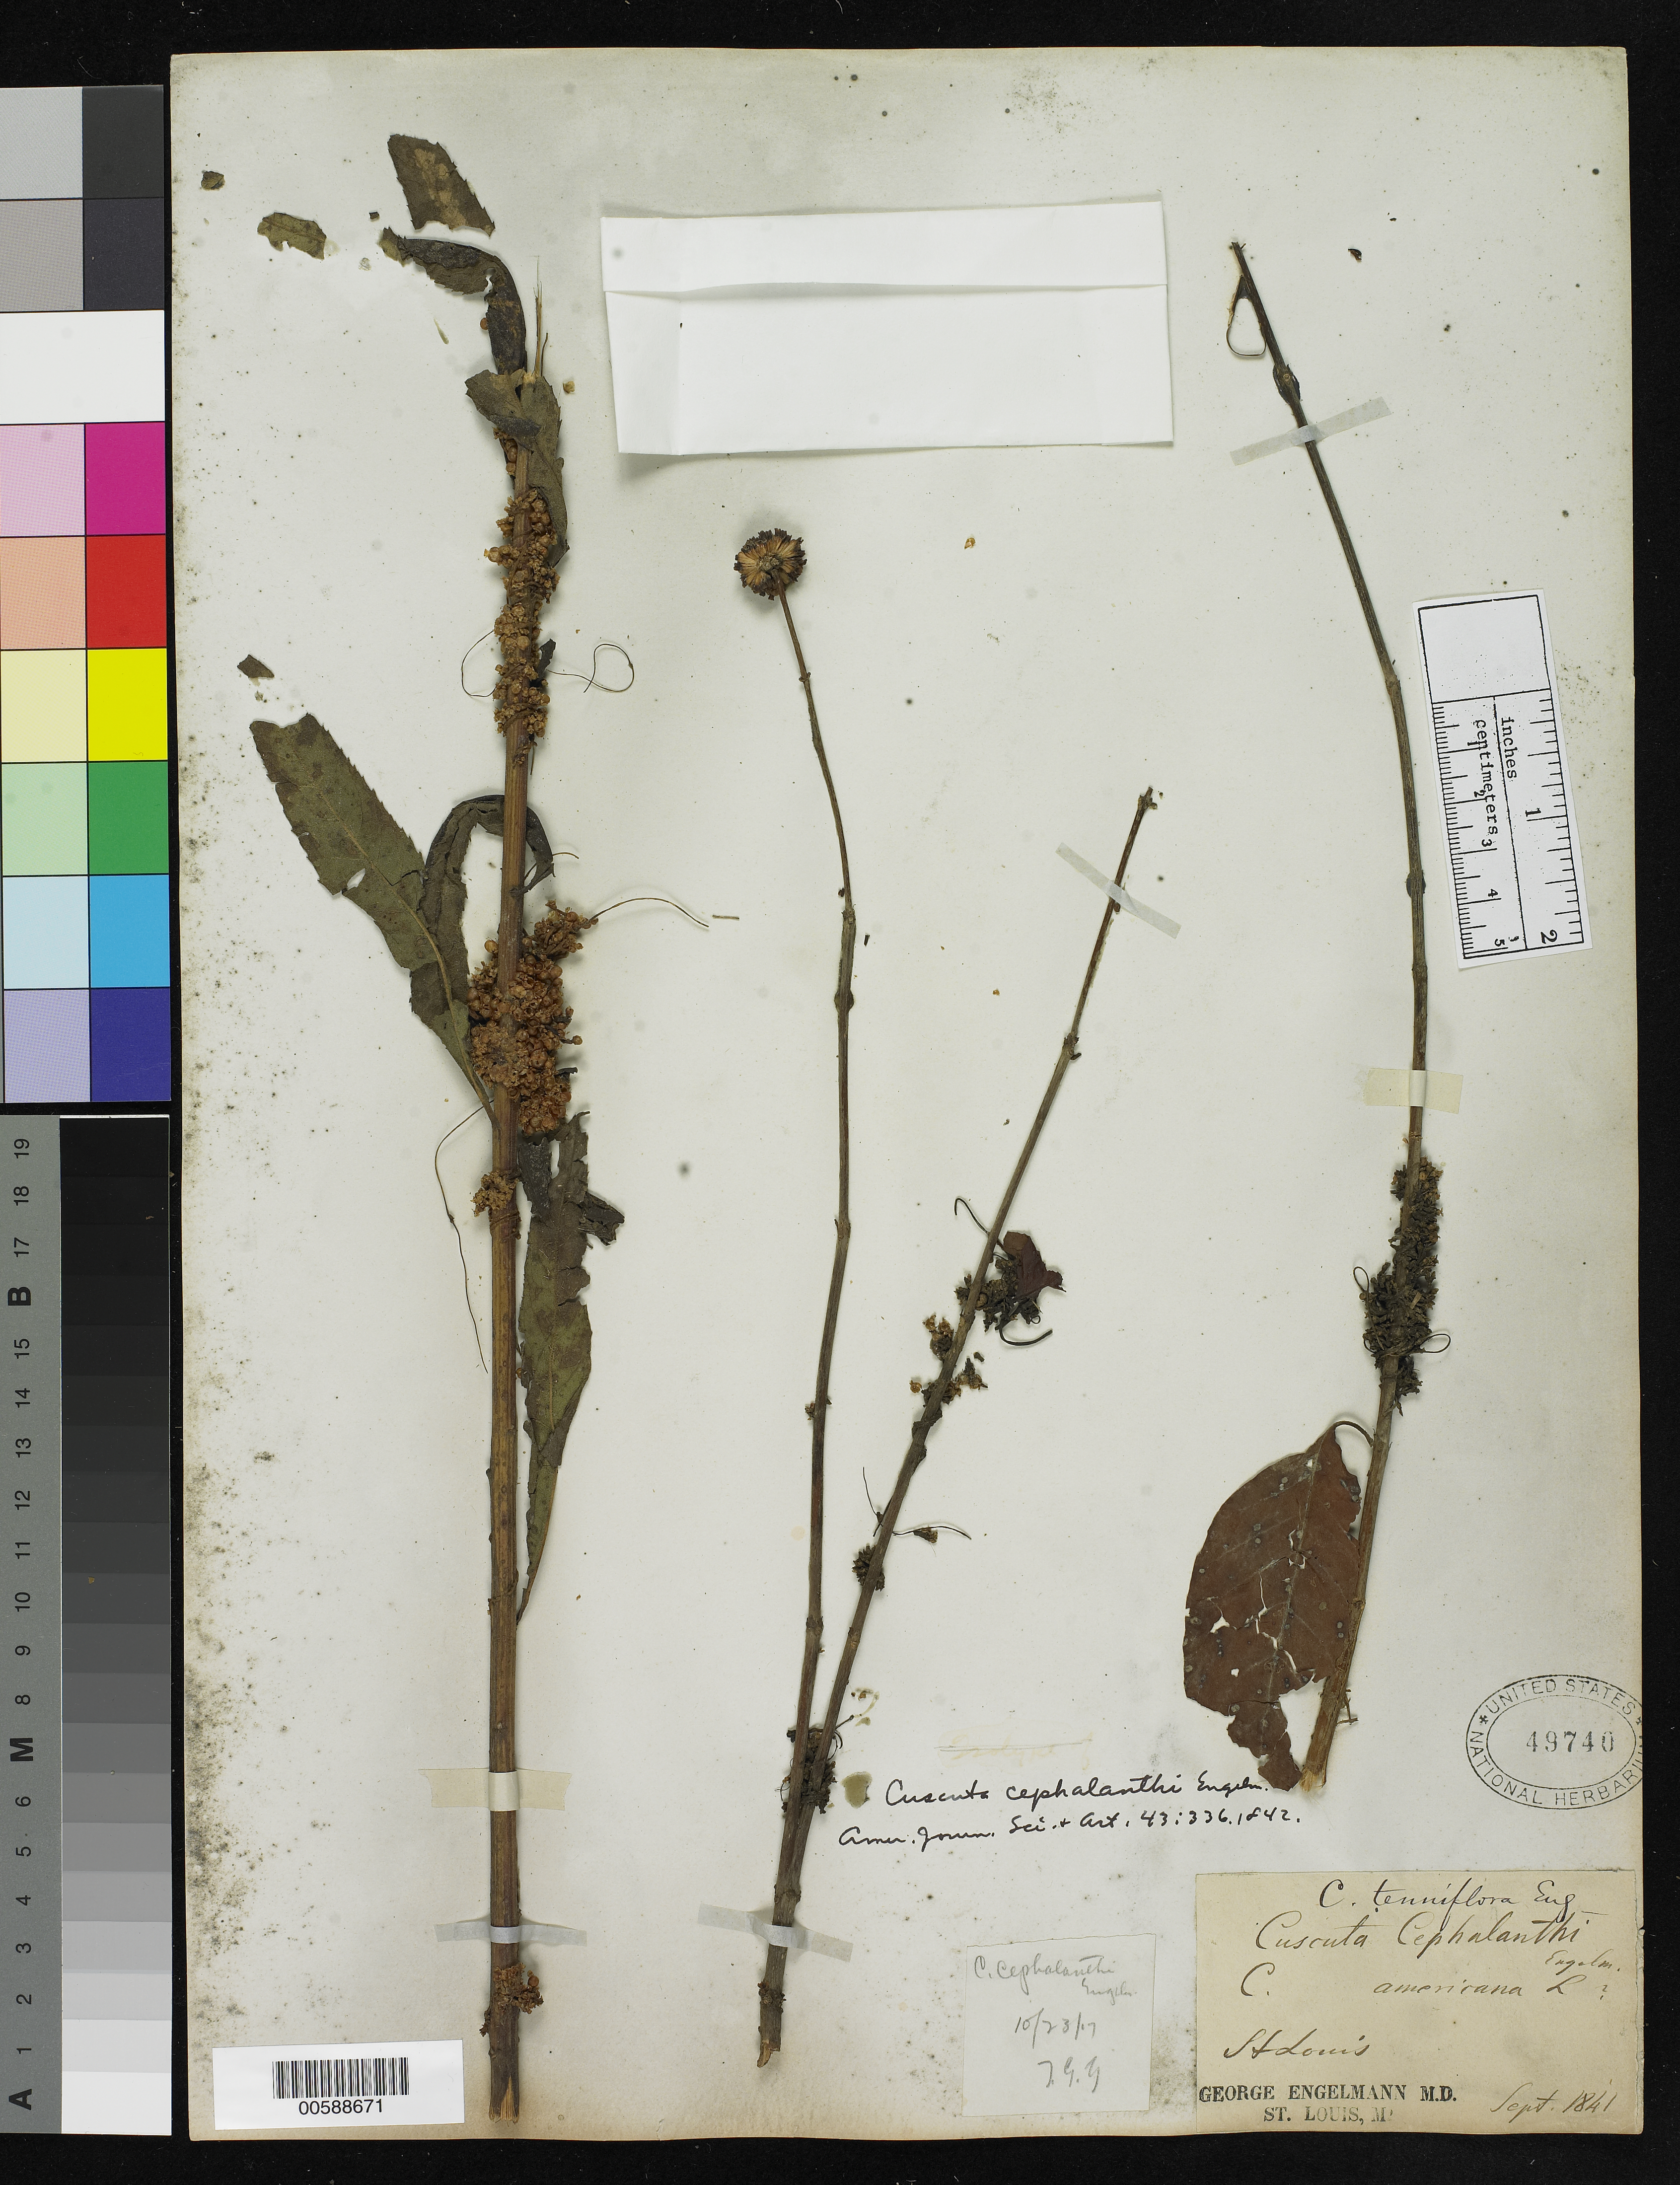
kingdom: Plantae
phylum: Tracheophyta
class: Magnoliopsida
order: Solanales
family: Convolvulaceae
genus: Cuscuta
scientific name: Cuscuta cephalanthi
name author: Engelm.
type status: Isolectotype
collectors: G. Engelmann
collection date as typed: Sep 1841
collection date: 1841-09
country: United States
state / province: Missouri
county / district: Saint Louis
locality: St. Louis.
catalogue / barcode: US 49740